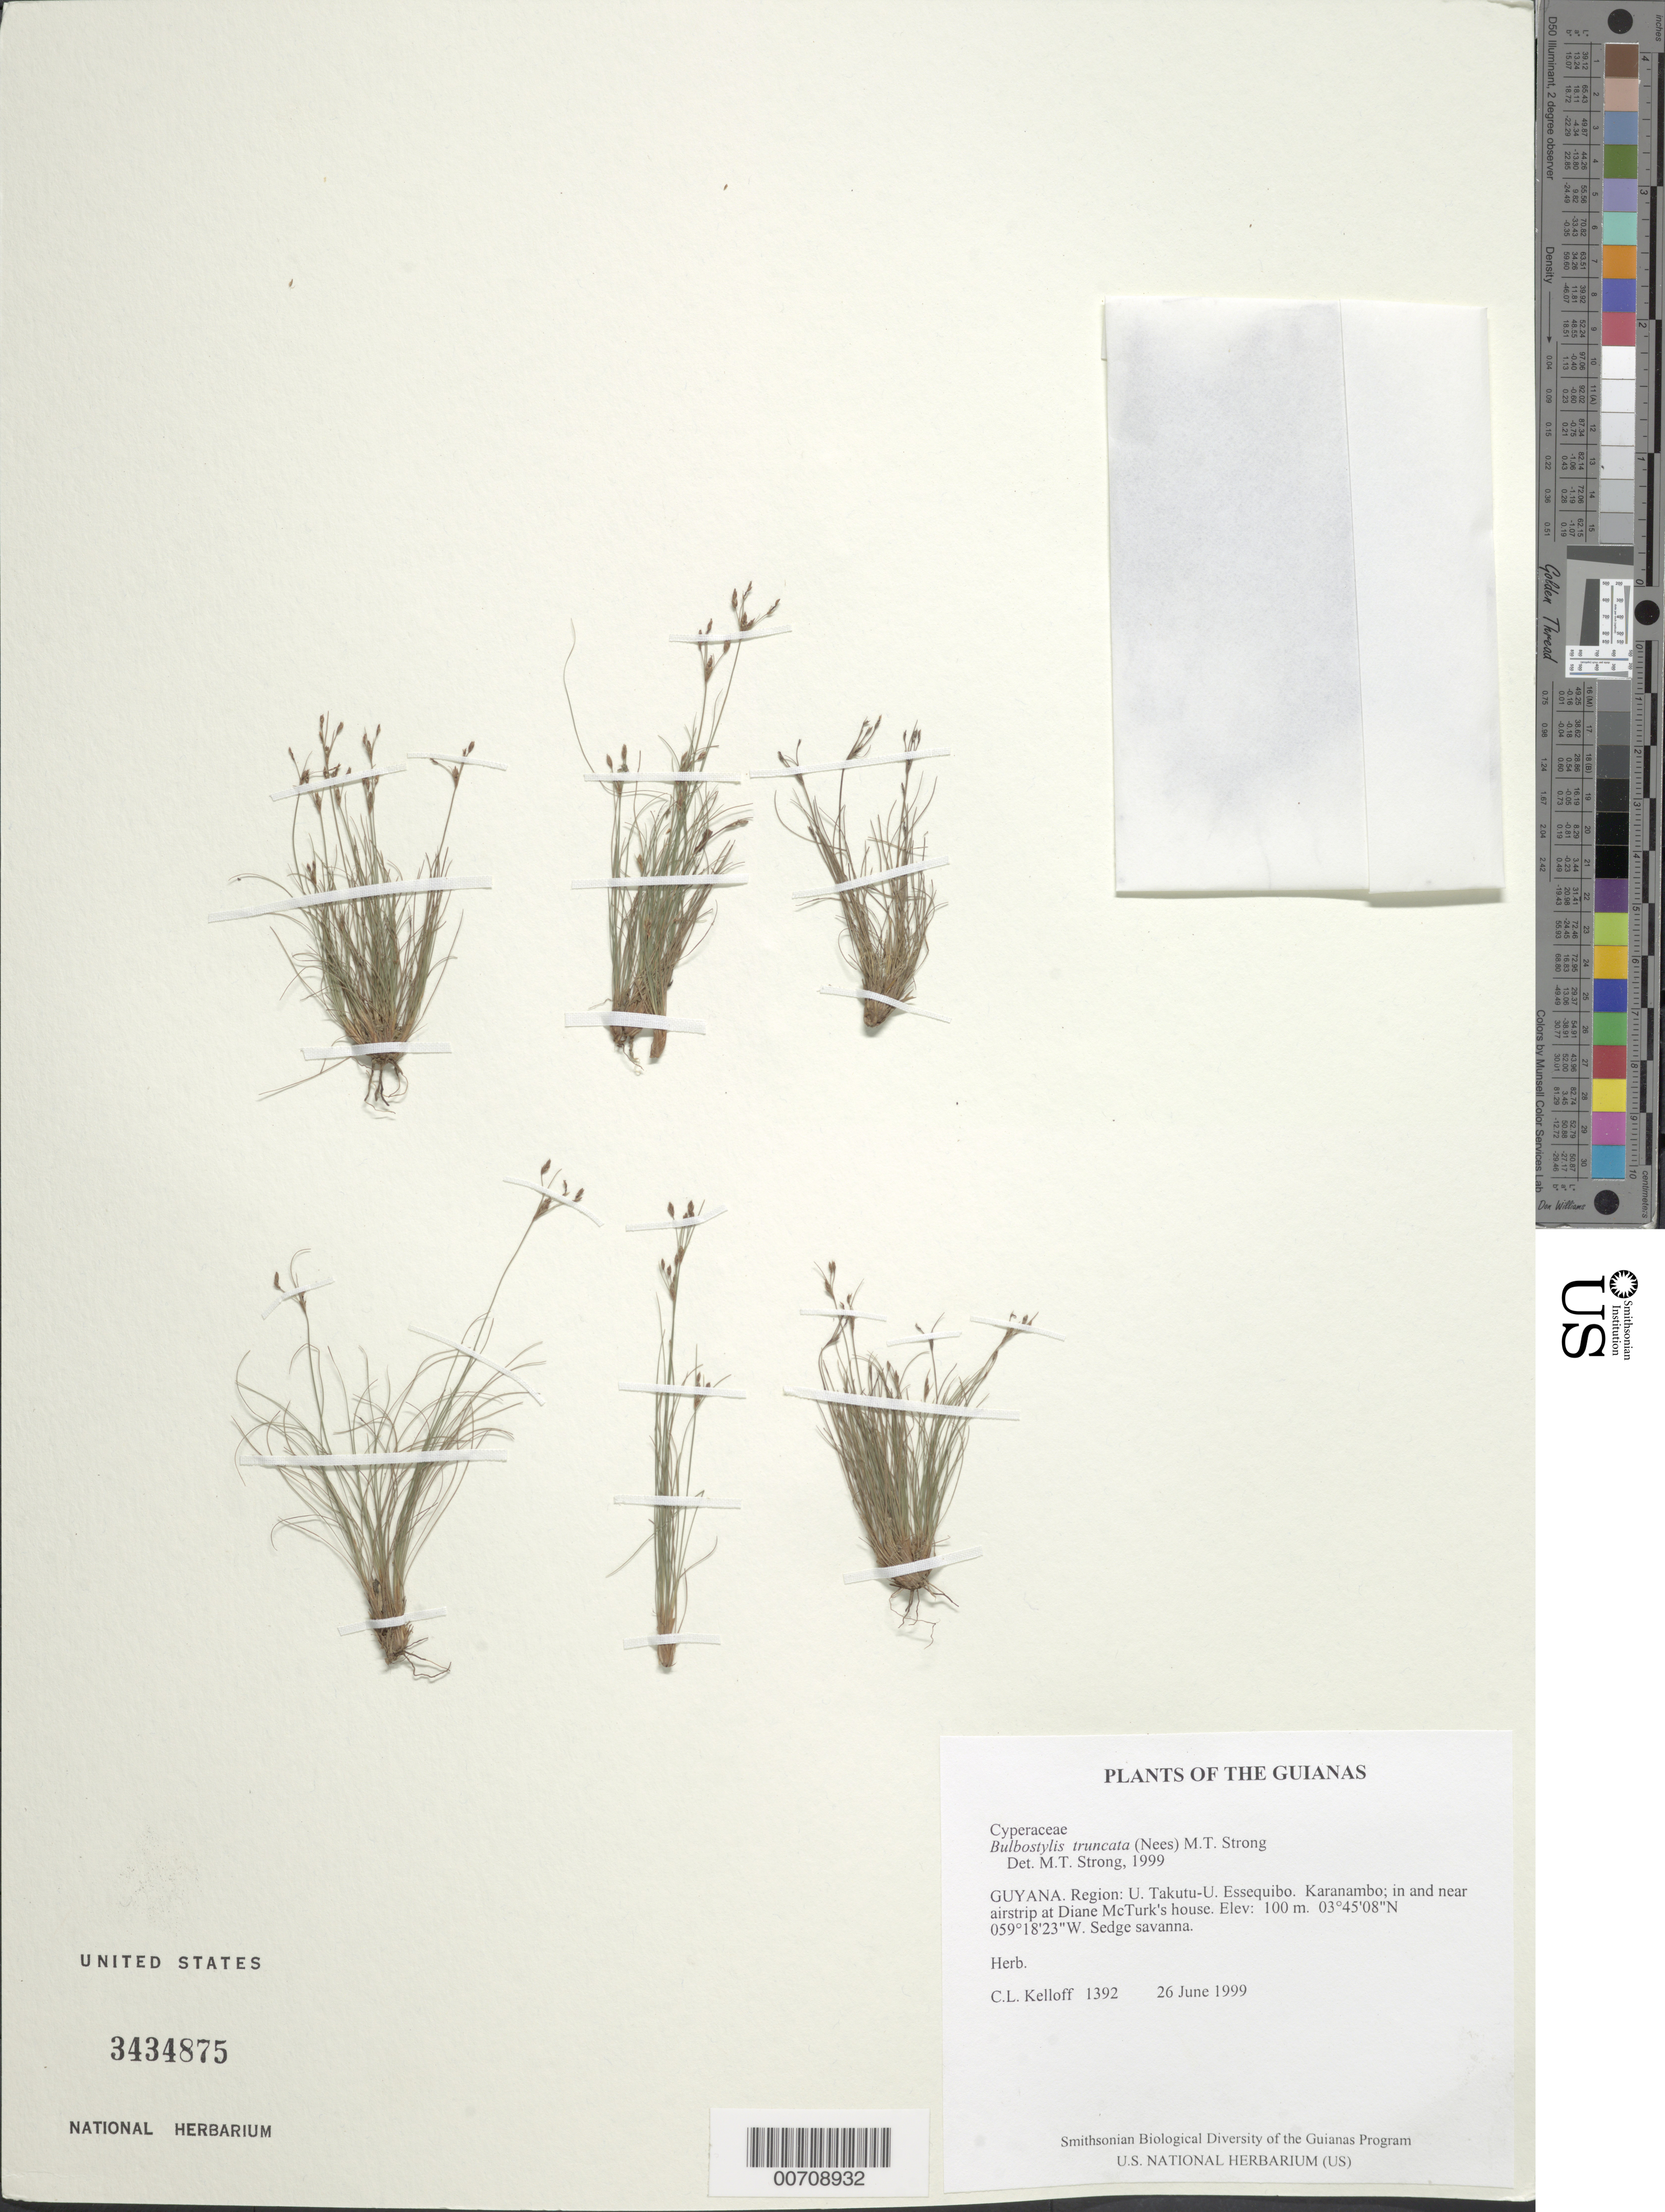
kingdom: Plantae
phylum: Tracheophyta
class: Liliopsida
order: Poales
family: Cyperaceae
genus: Bulbostylis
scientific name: Bulbostylis truncata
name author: (Nees) M.T. Strong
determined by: Strong, M. T., (US), Smithsonian Institution - National Museum of Natural History (UNITED STATES)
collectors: C. L. Kelloff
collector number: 1392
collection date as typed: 26 June 1999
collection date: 1999-06-26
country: Guyana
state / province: U. Takutu-U. Essequibo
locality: Karanambo; in and near airstrip at Diane McTurk's house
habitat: Sedge savanna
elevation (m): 100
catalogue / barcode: US 3434875